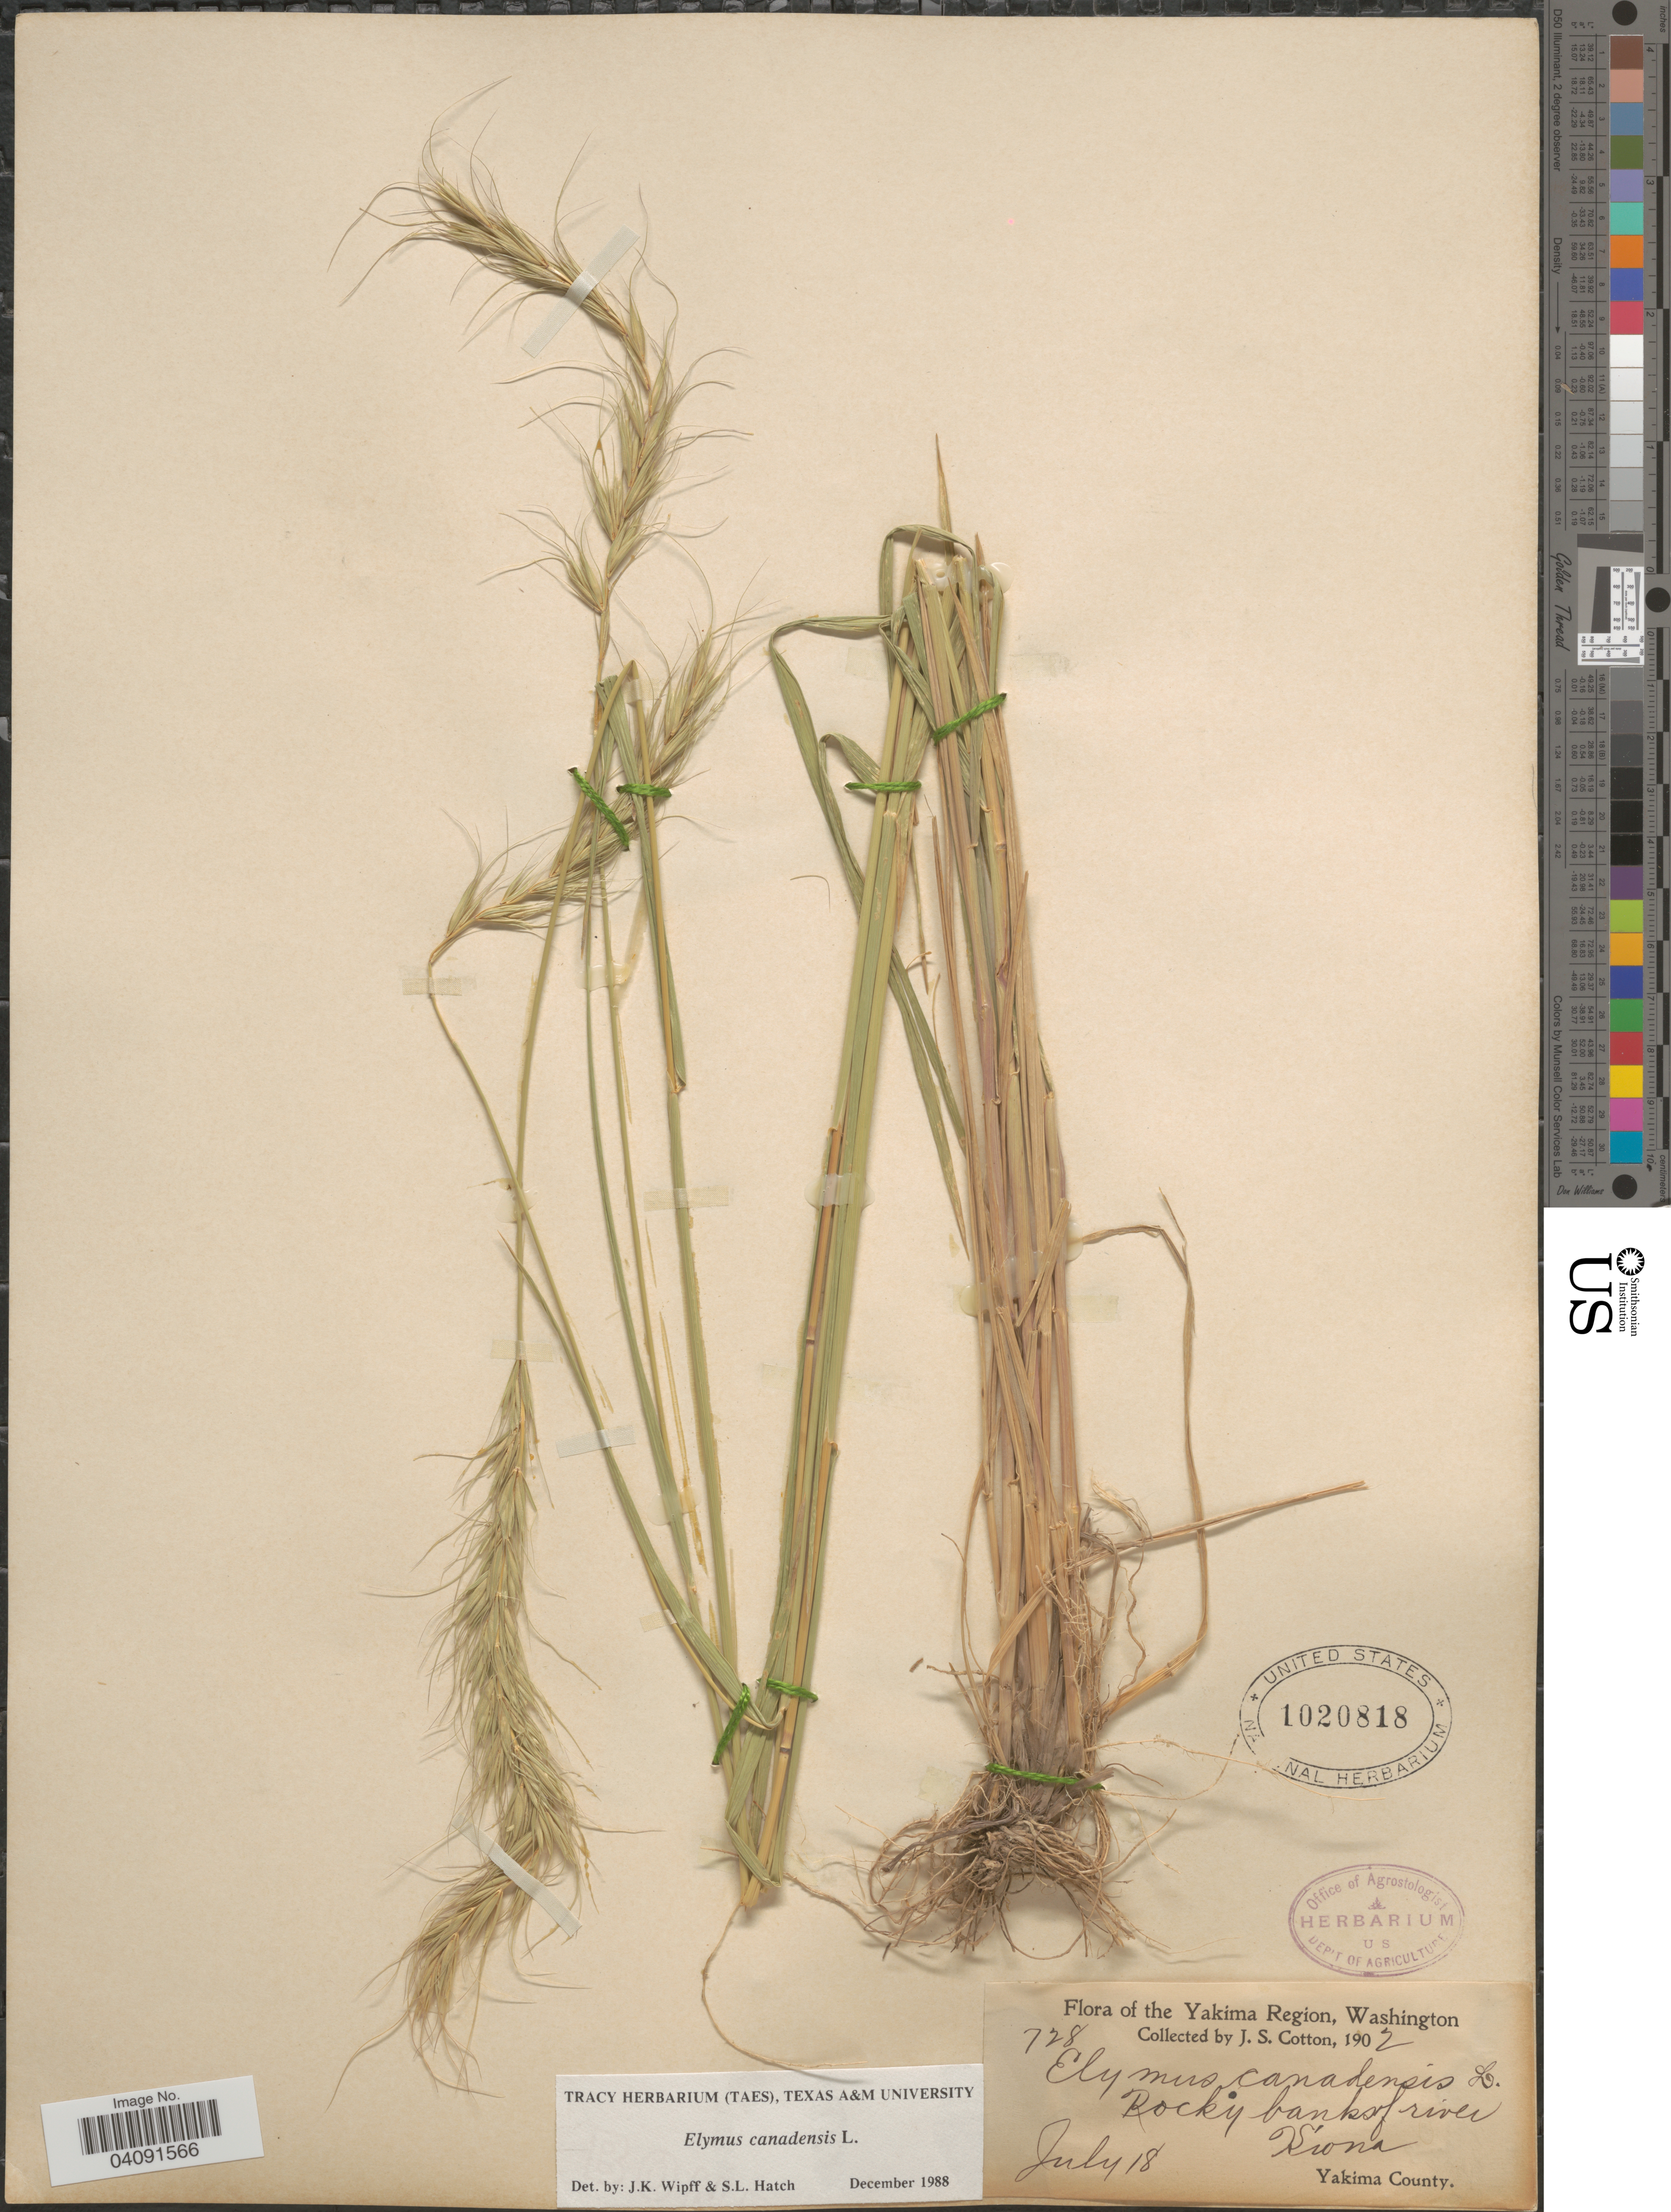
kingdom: Plantae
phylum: Tracheophyta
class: Liliopsida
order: Poales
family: Poaceae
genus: Elymus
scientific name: Elymus canadensis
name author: L.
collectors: J. S. Cotton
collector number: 728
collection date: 1902-07-18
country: United States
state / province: Washington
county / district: Yakima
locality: Yakima Region. Rocky banks of river Kiona. Yakima County.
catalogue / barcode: US 1020818